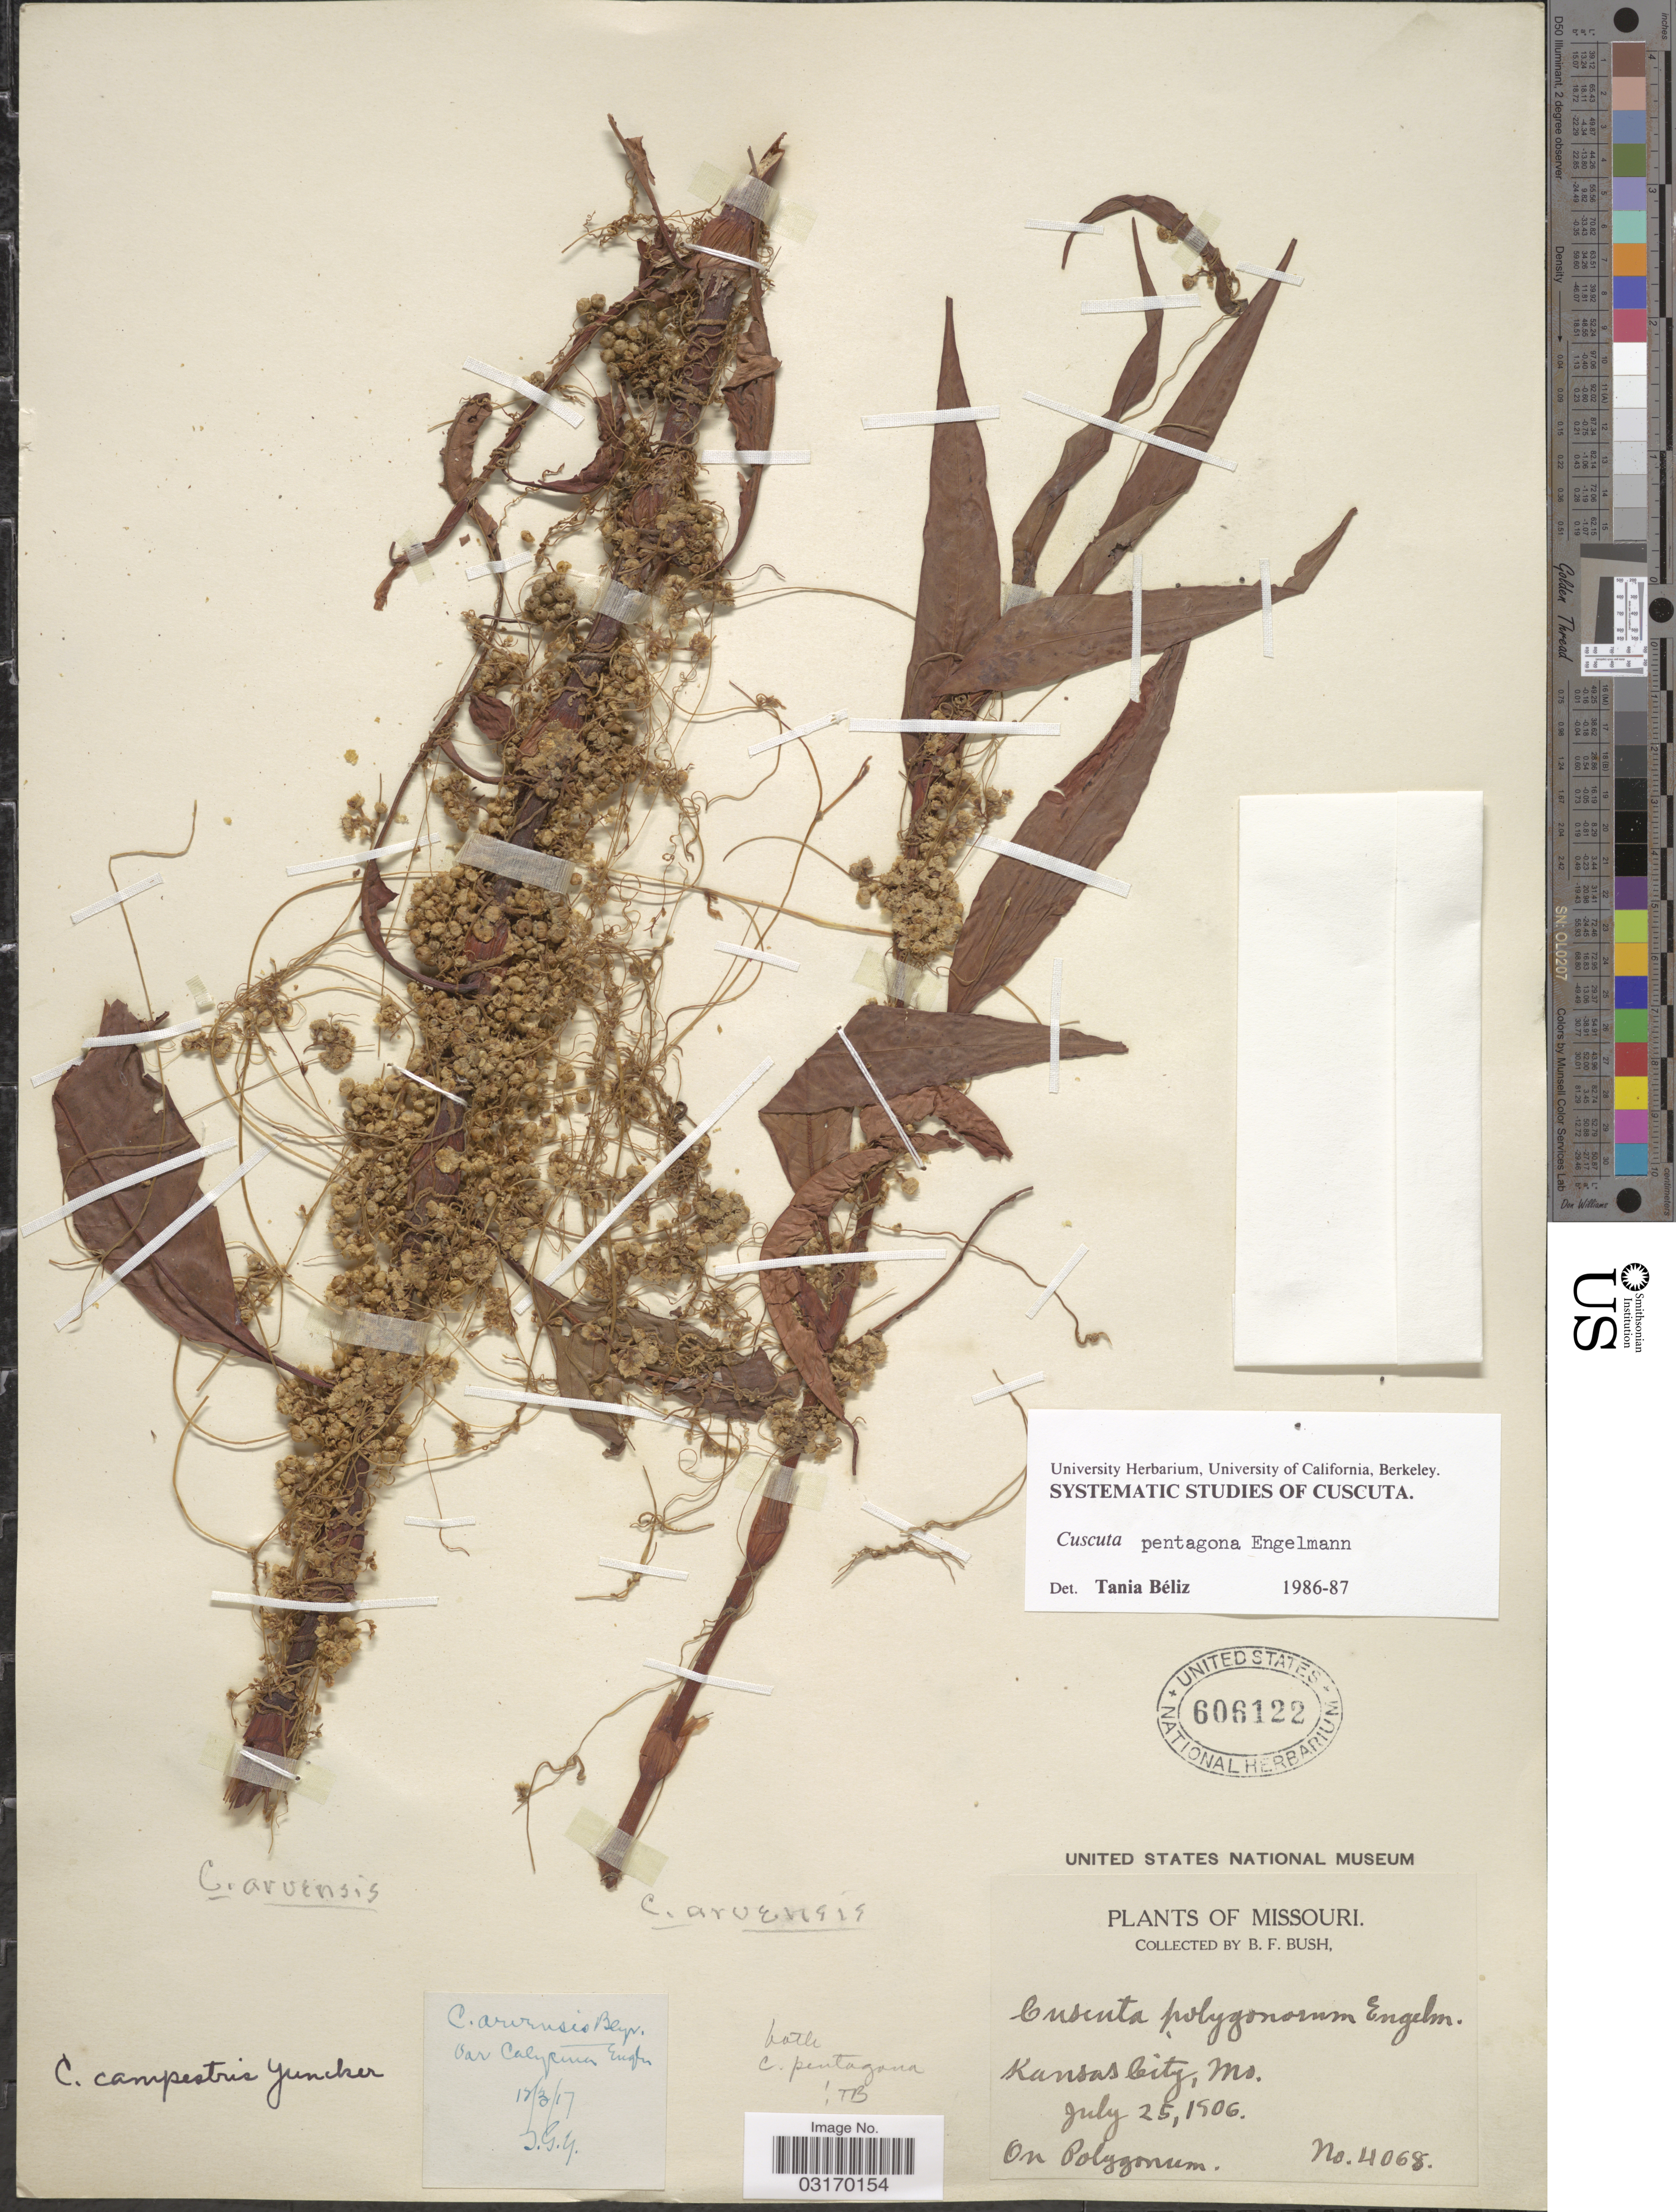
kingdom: Plantae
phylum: Tracheophyta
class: Magnoliopsida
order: Solanales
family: Convolvulaceae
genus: Cuscuta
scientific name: Cuscuta pentagona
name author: Engelm.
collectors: B. F. Bush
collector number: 4068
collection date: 1906-07-25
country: United States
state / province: Missouri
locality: Kansas City.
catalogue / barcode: US 606122